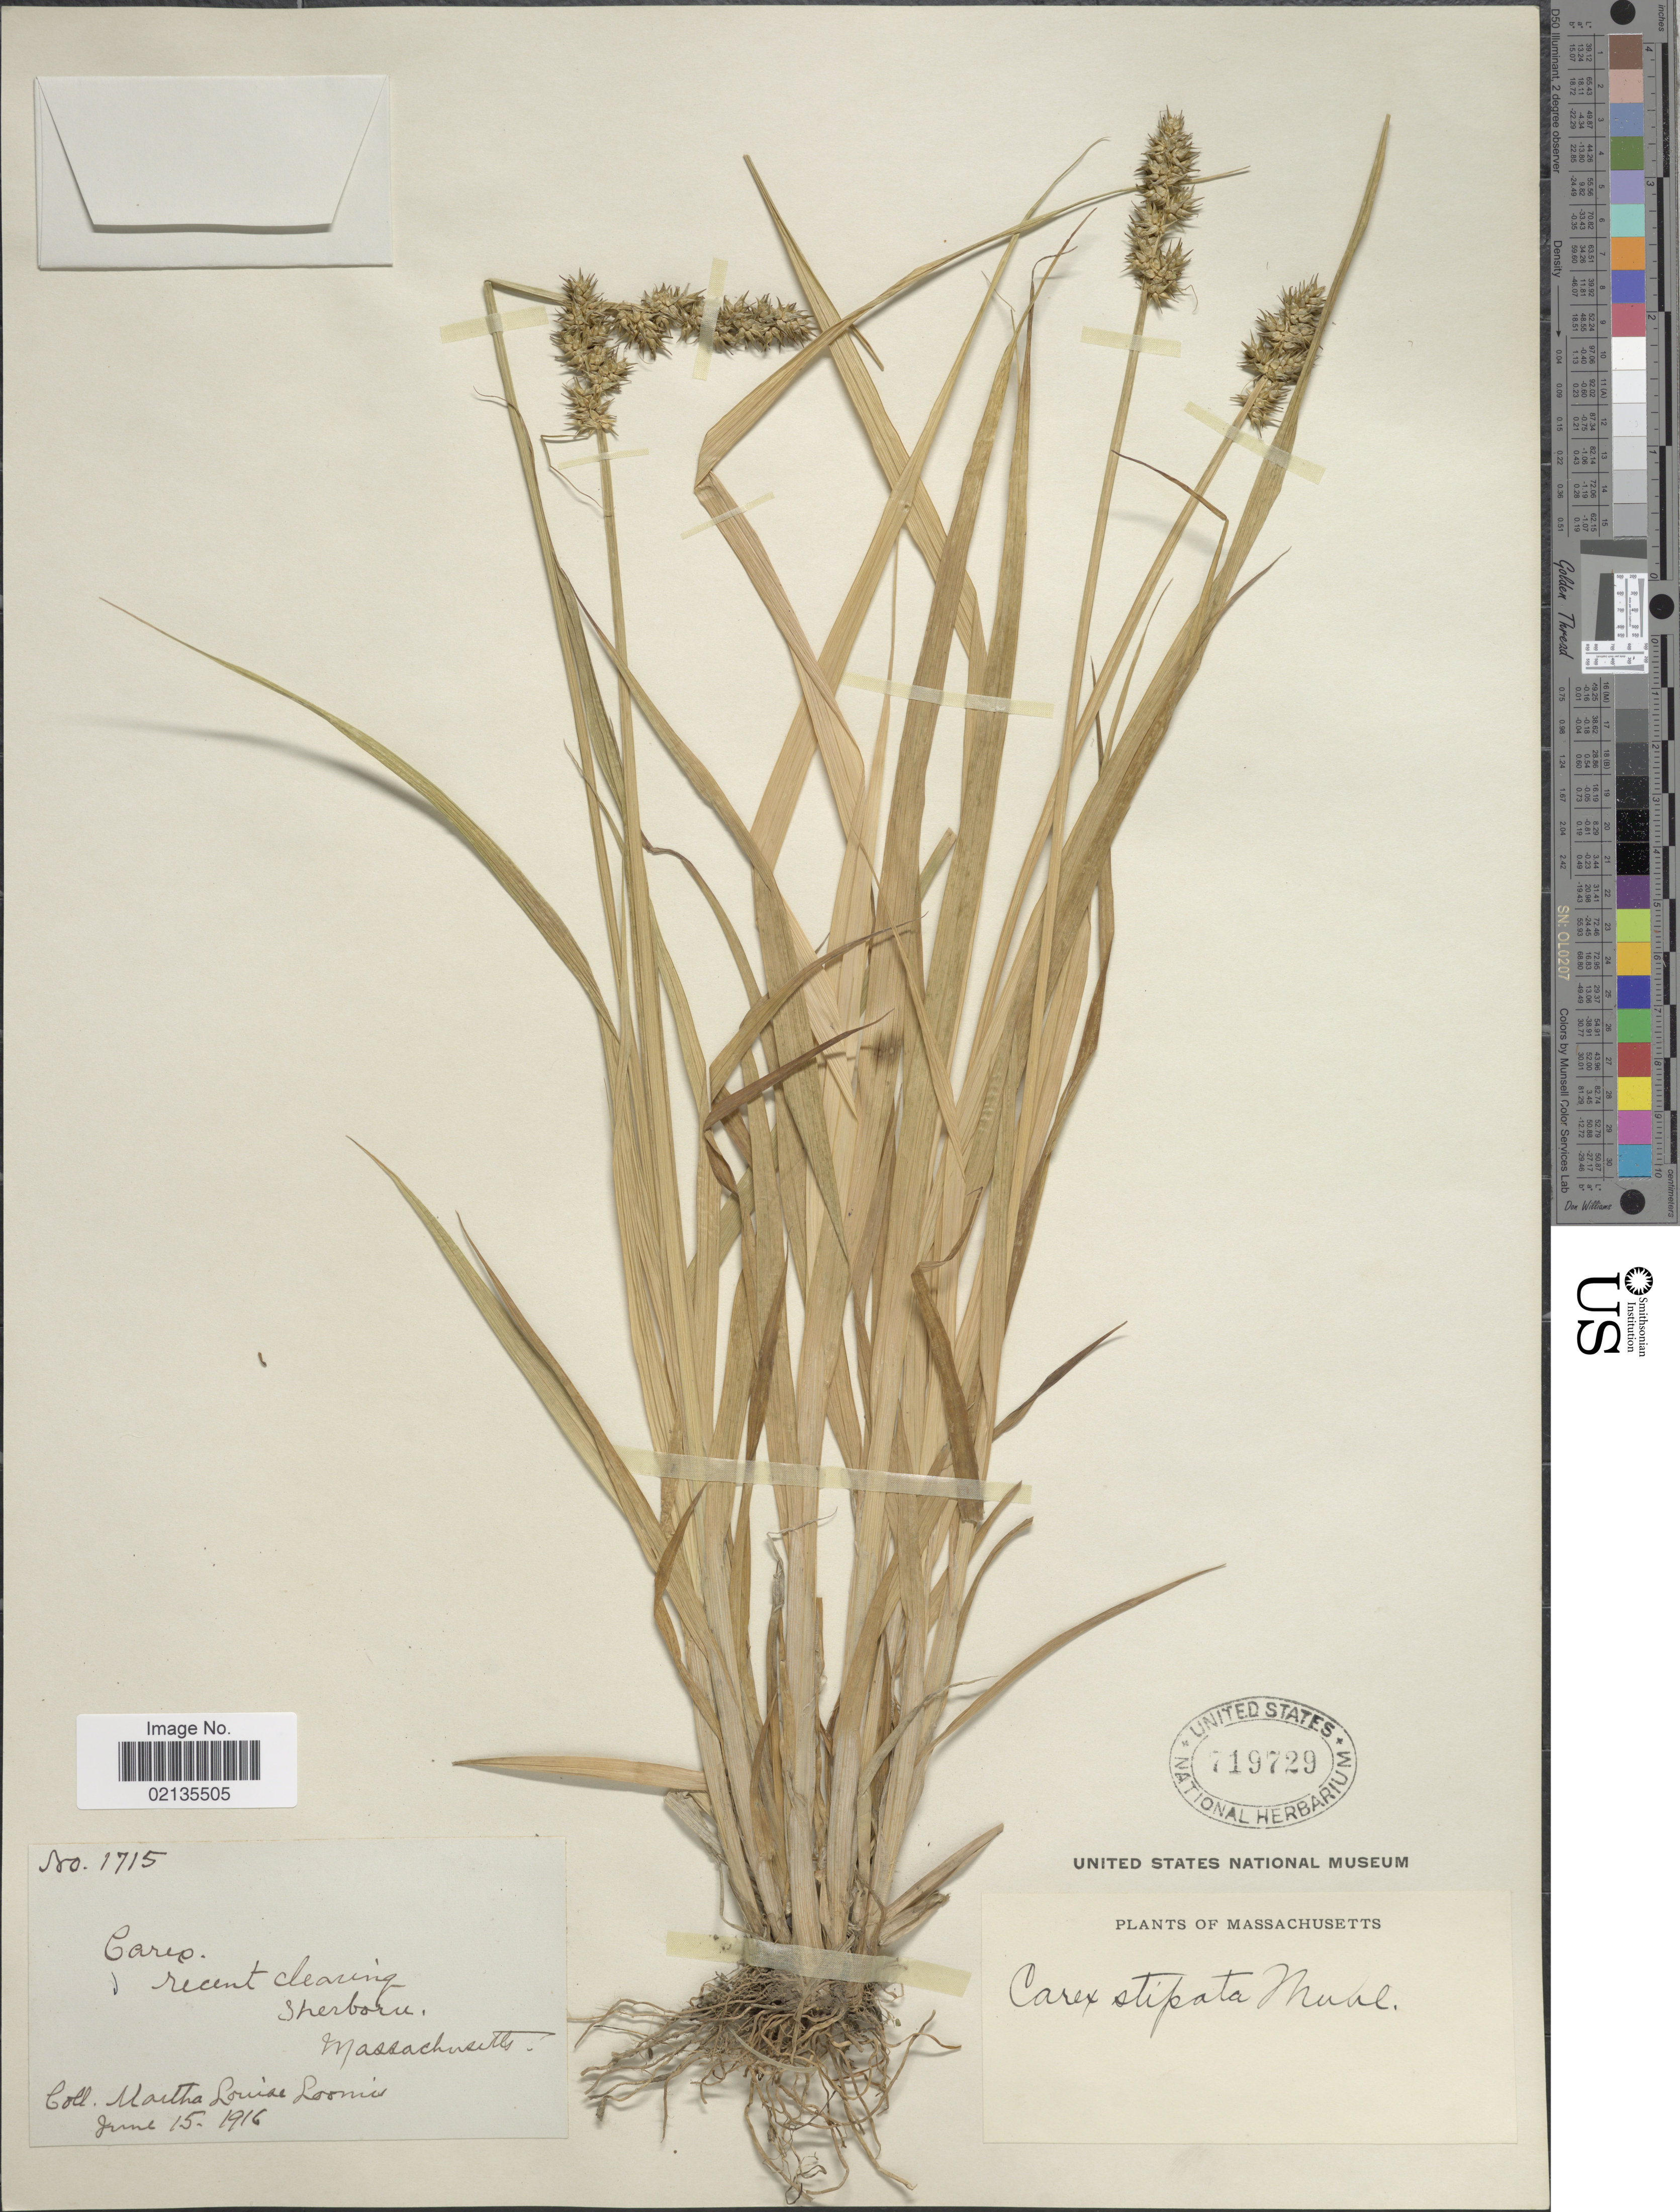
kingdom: Plantae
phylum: Tracheophyta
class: Liliopsida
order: Poales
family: Cyperaceae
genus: Carex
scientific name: Carex stipata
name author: Muhl. ex Willd.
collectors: M. L. Loomis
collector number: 1715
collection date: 1916-06-15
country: United States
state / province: Massachusetts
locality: Recent clearing, Sherborn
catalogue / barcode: US 719729